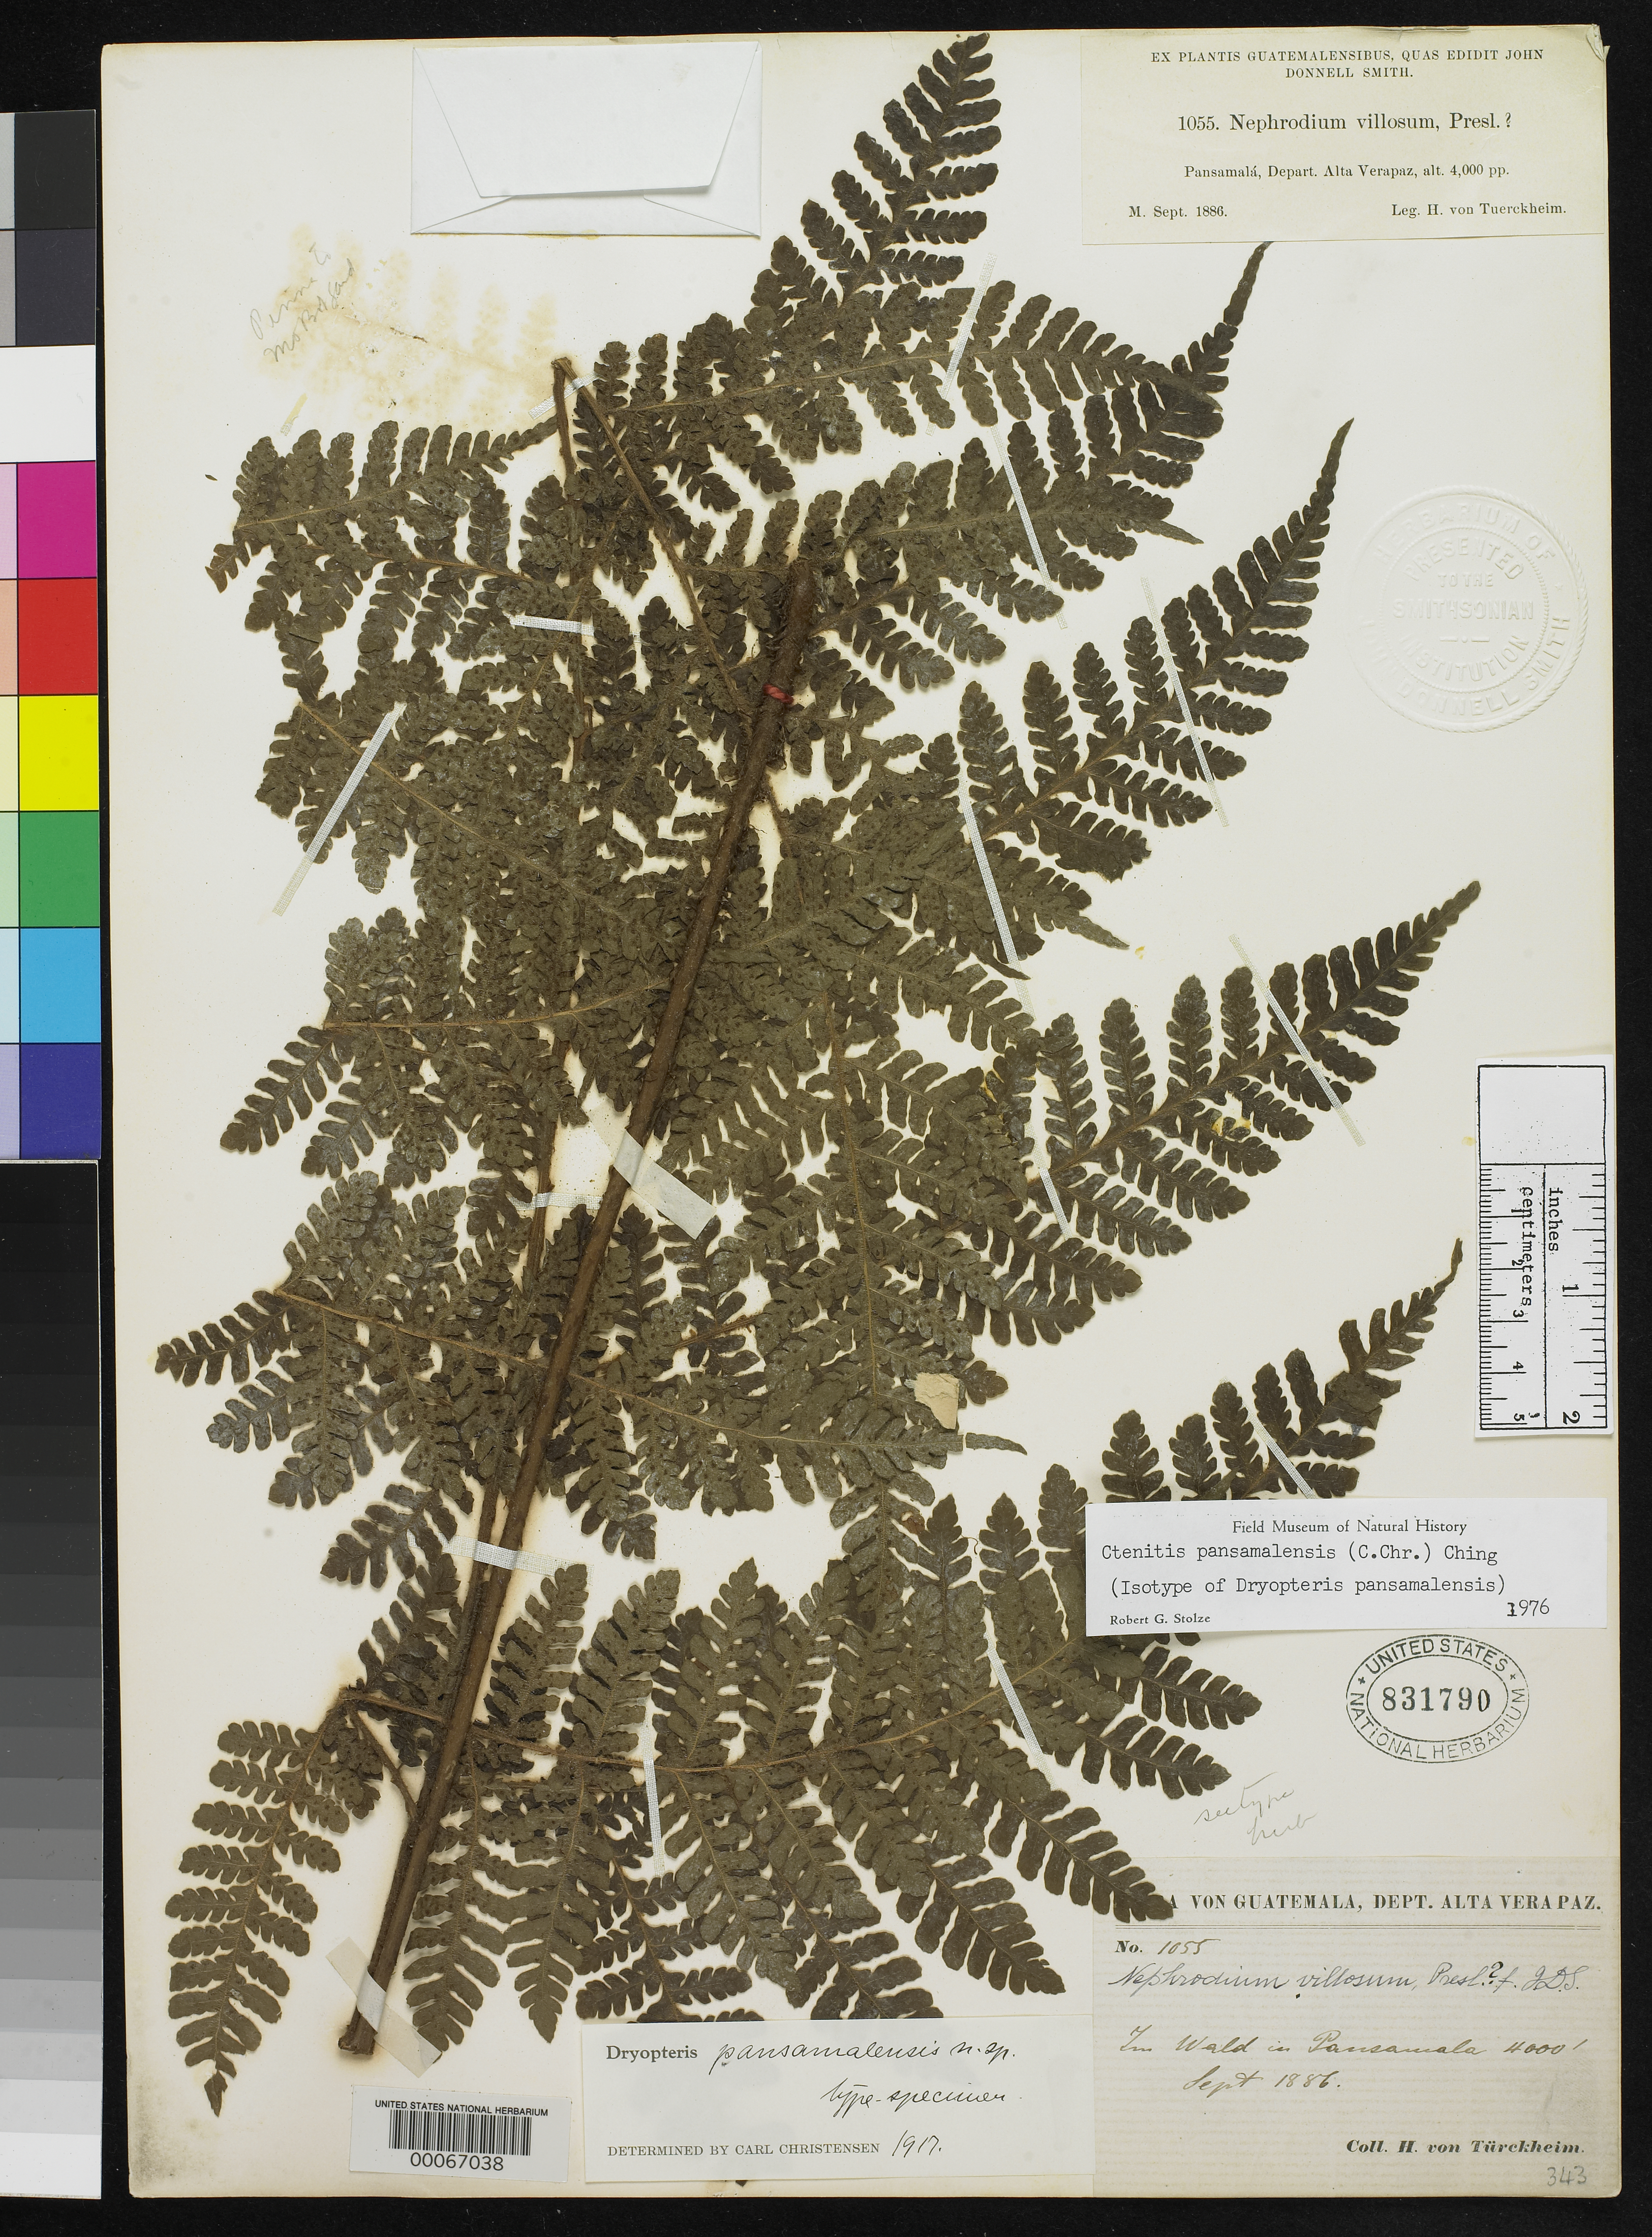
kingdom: Plantae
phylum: Tracheophyta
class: Polypodiopsida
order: Polypodiales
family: Dryopteridaceae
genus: Dryopteris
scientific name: Dryopteris pansamalensis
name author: C. Chr.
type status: Holotype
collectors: H. von Türckheim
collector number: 1055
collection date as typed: Sep 1886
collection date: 1886-09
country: Guatemala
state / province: Alta Verapaz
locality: Pansamalá.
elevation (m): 1219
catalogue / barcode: US 831790